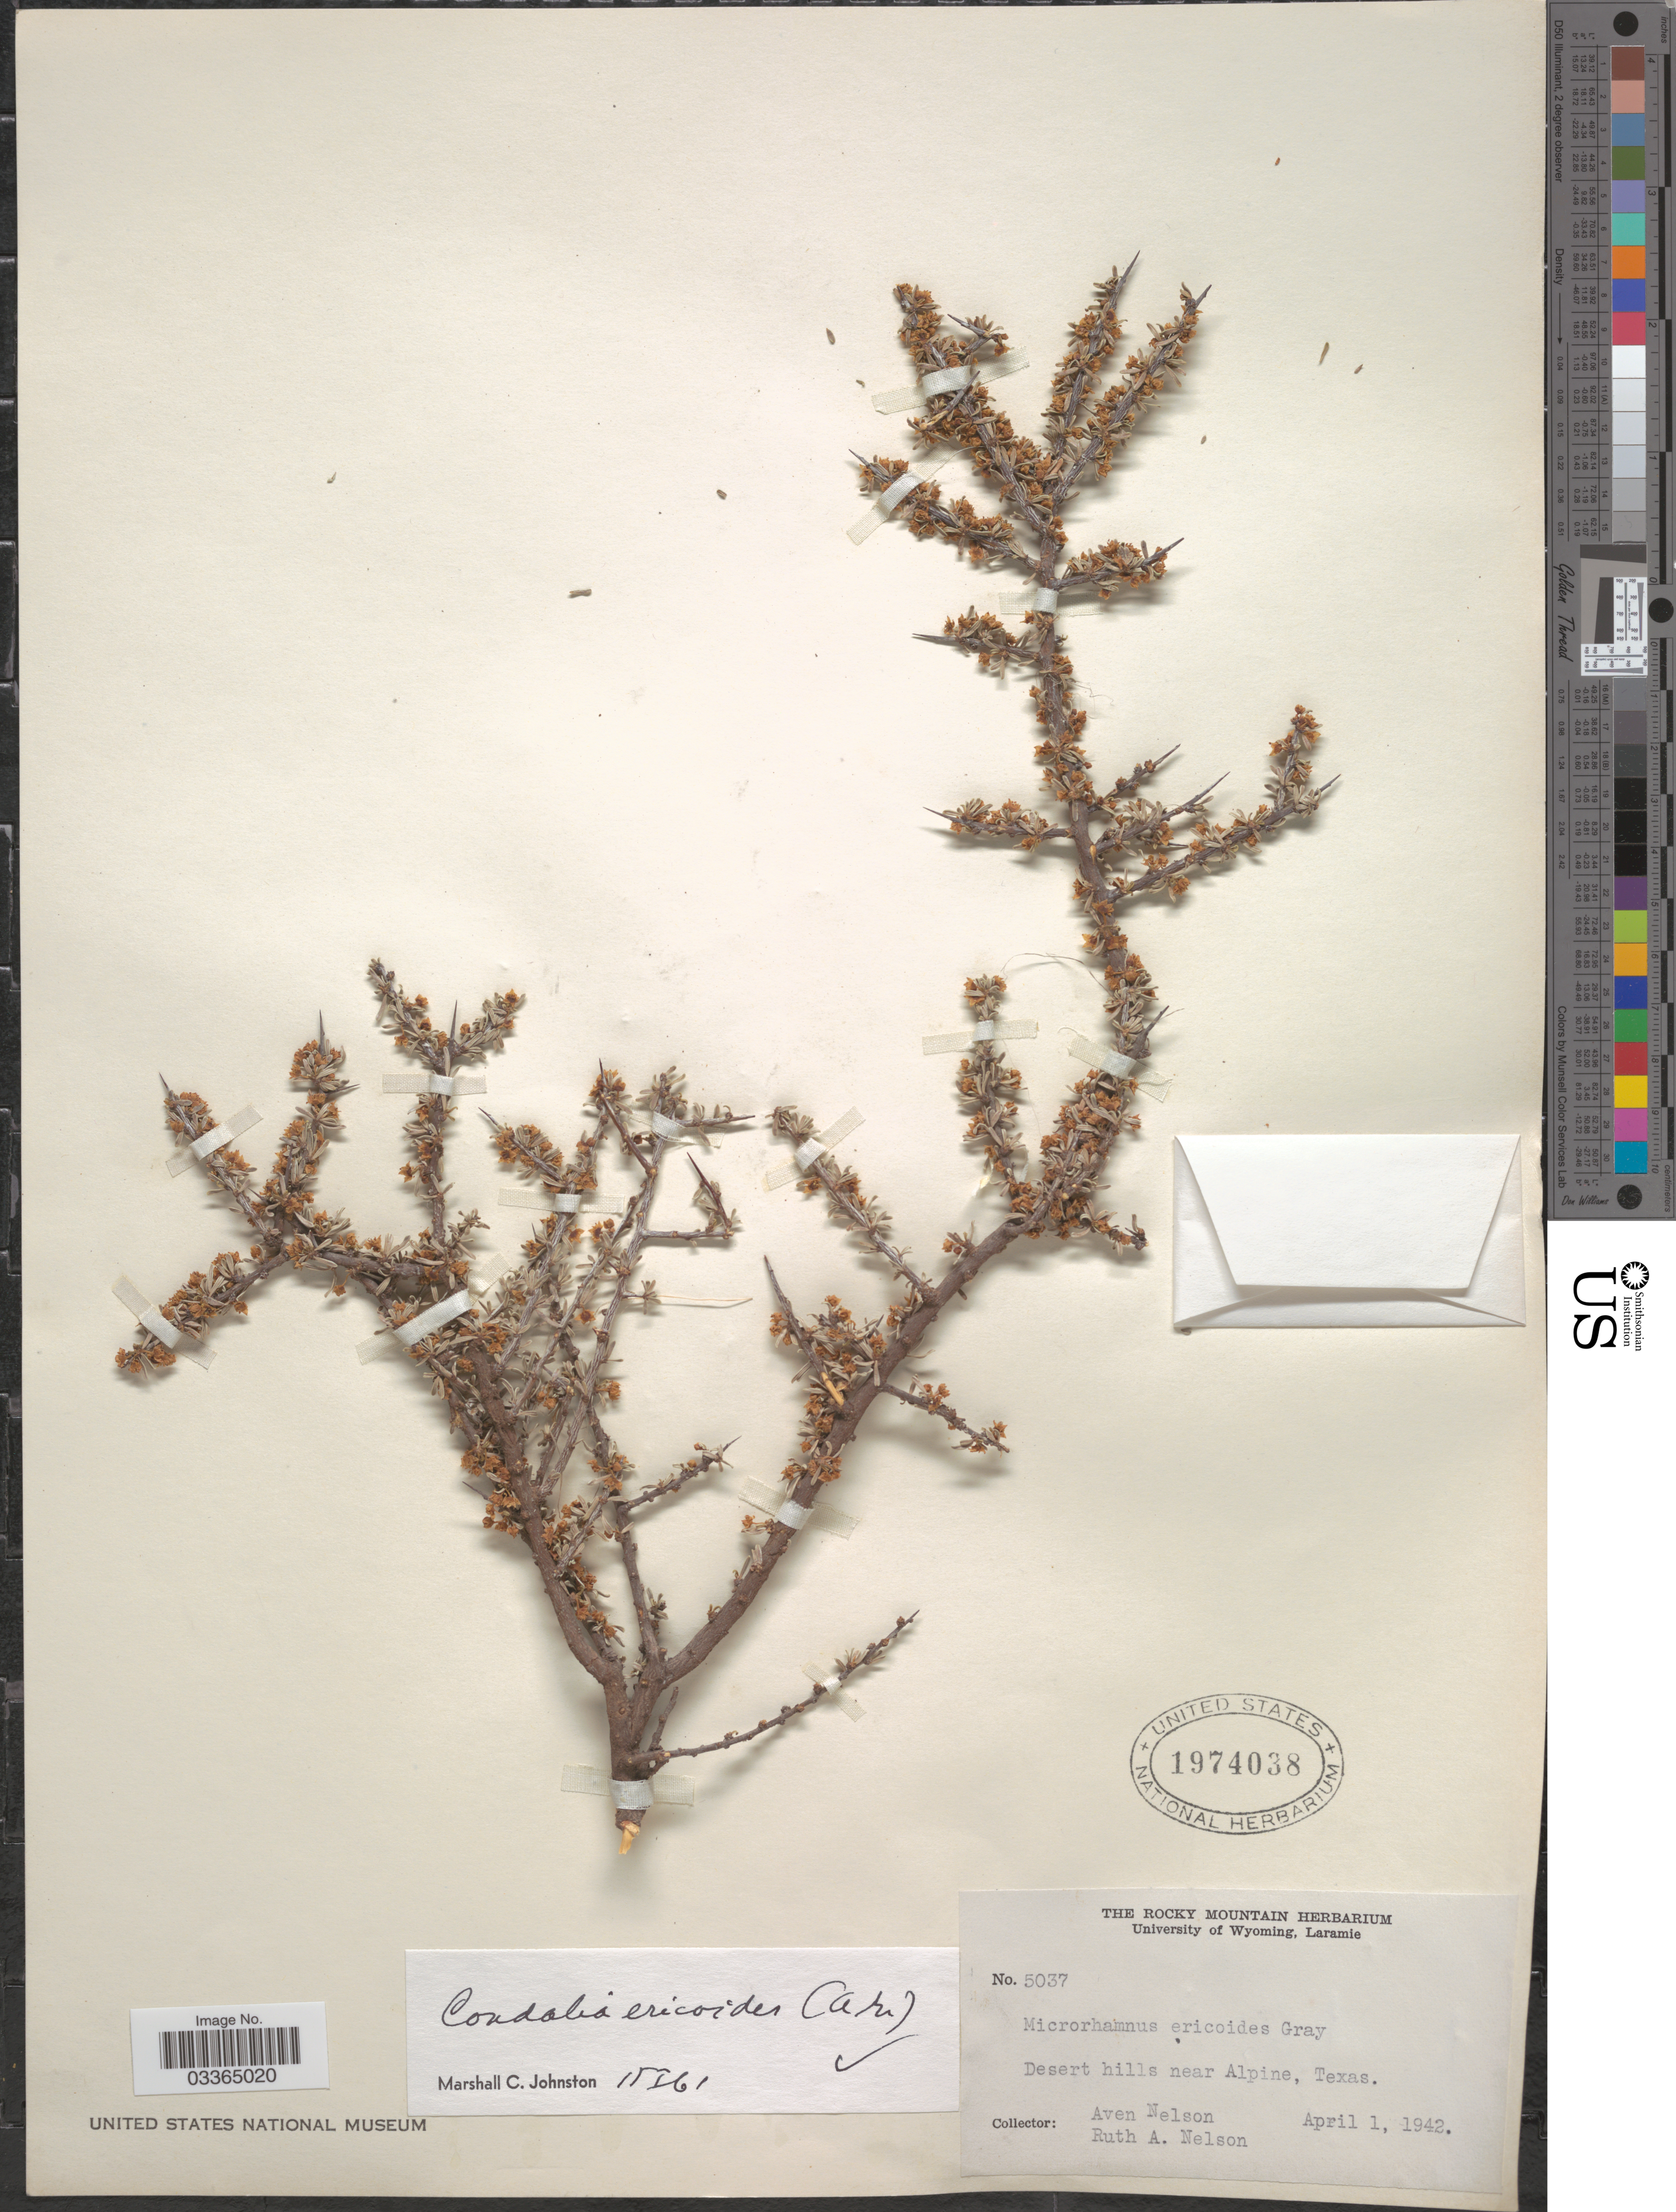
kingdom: Plantae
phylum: Tracheophyta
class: Magnoliopsida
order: Rosales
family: Rhamnaceae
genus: Condalia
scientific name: Condalia ericoides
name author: (A. Gray) M.C. Johnst.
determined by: Johnston, M. C.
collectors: A. Nelson & R. A. Nelson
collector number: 5037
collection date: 1942-04-01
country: United States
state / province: Texas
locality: Desert hills near Alpine.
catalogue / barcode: US 1974038